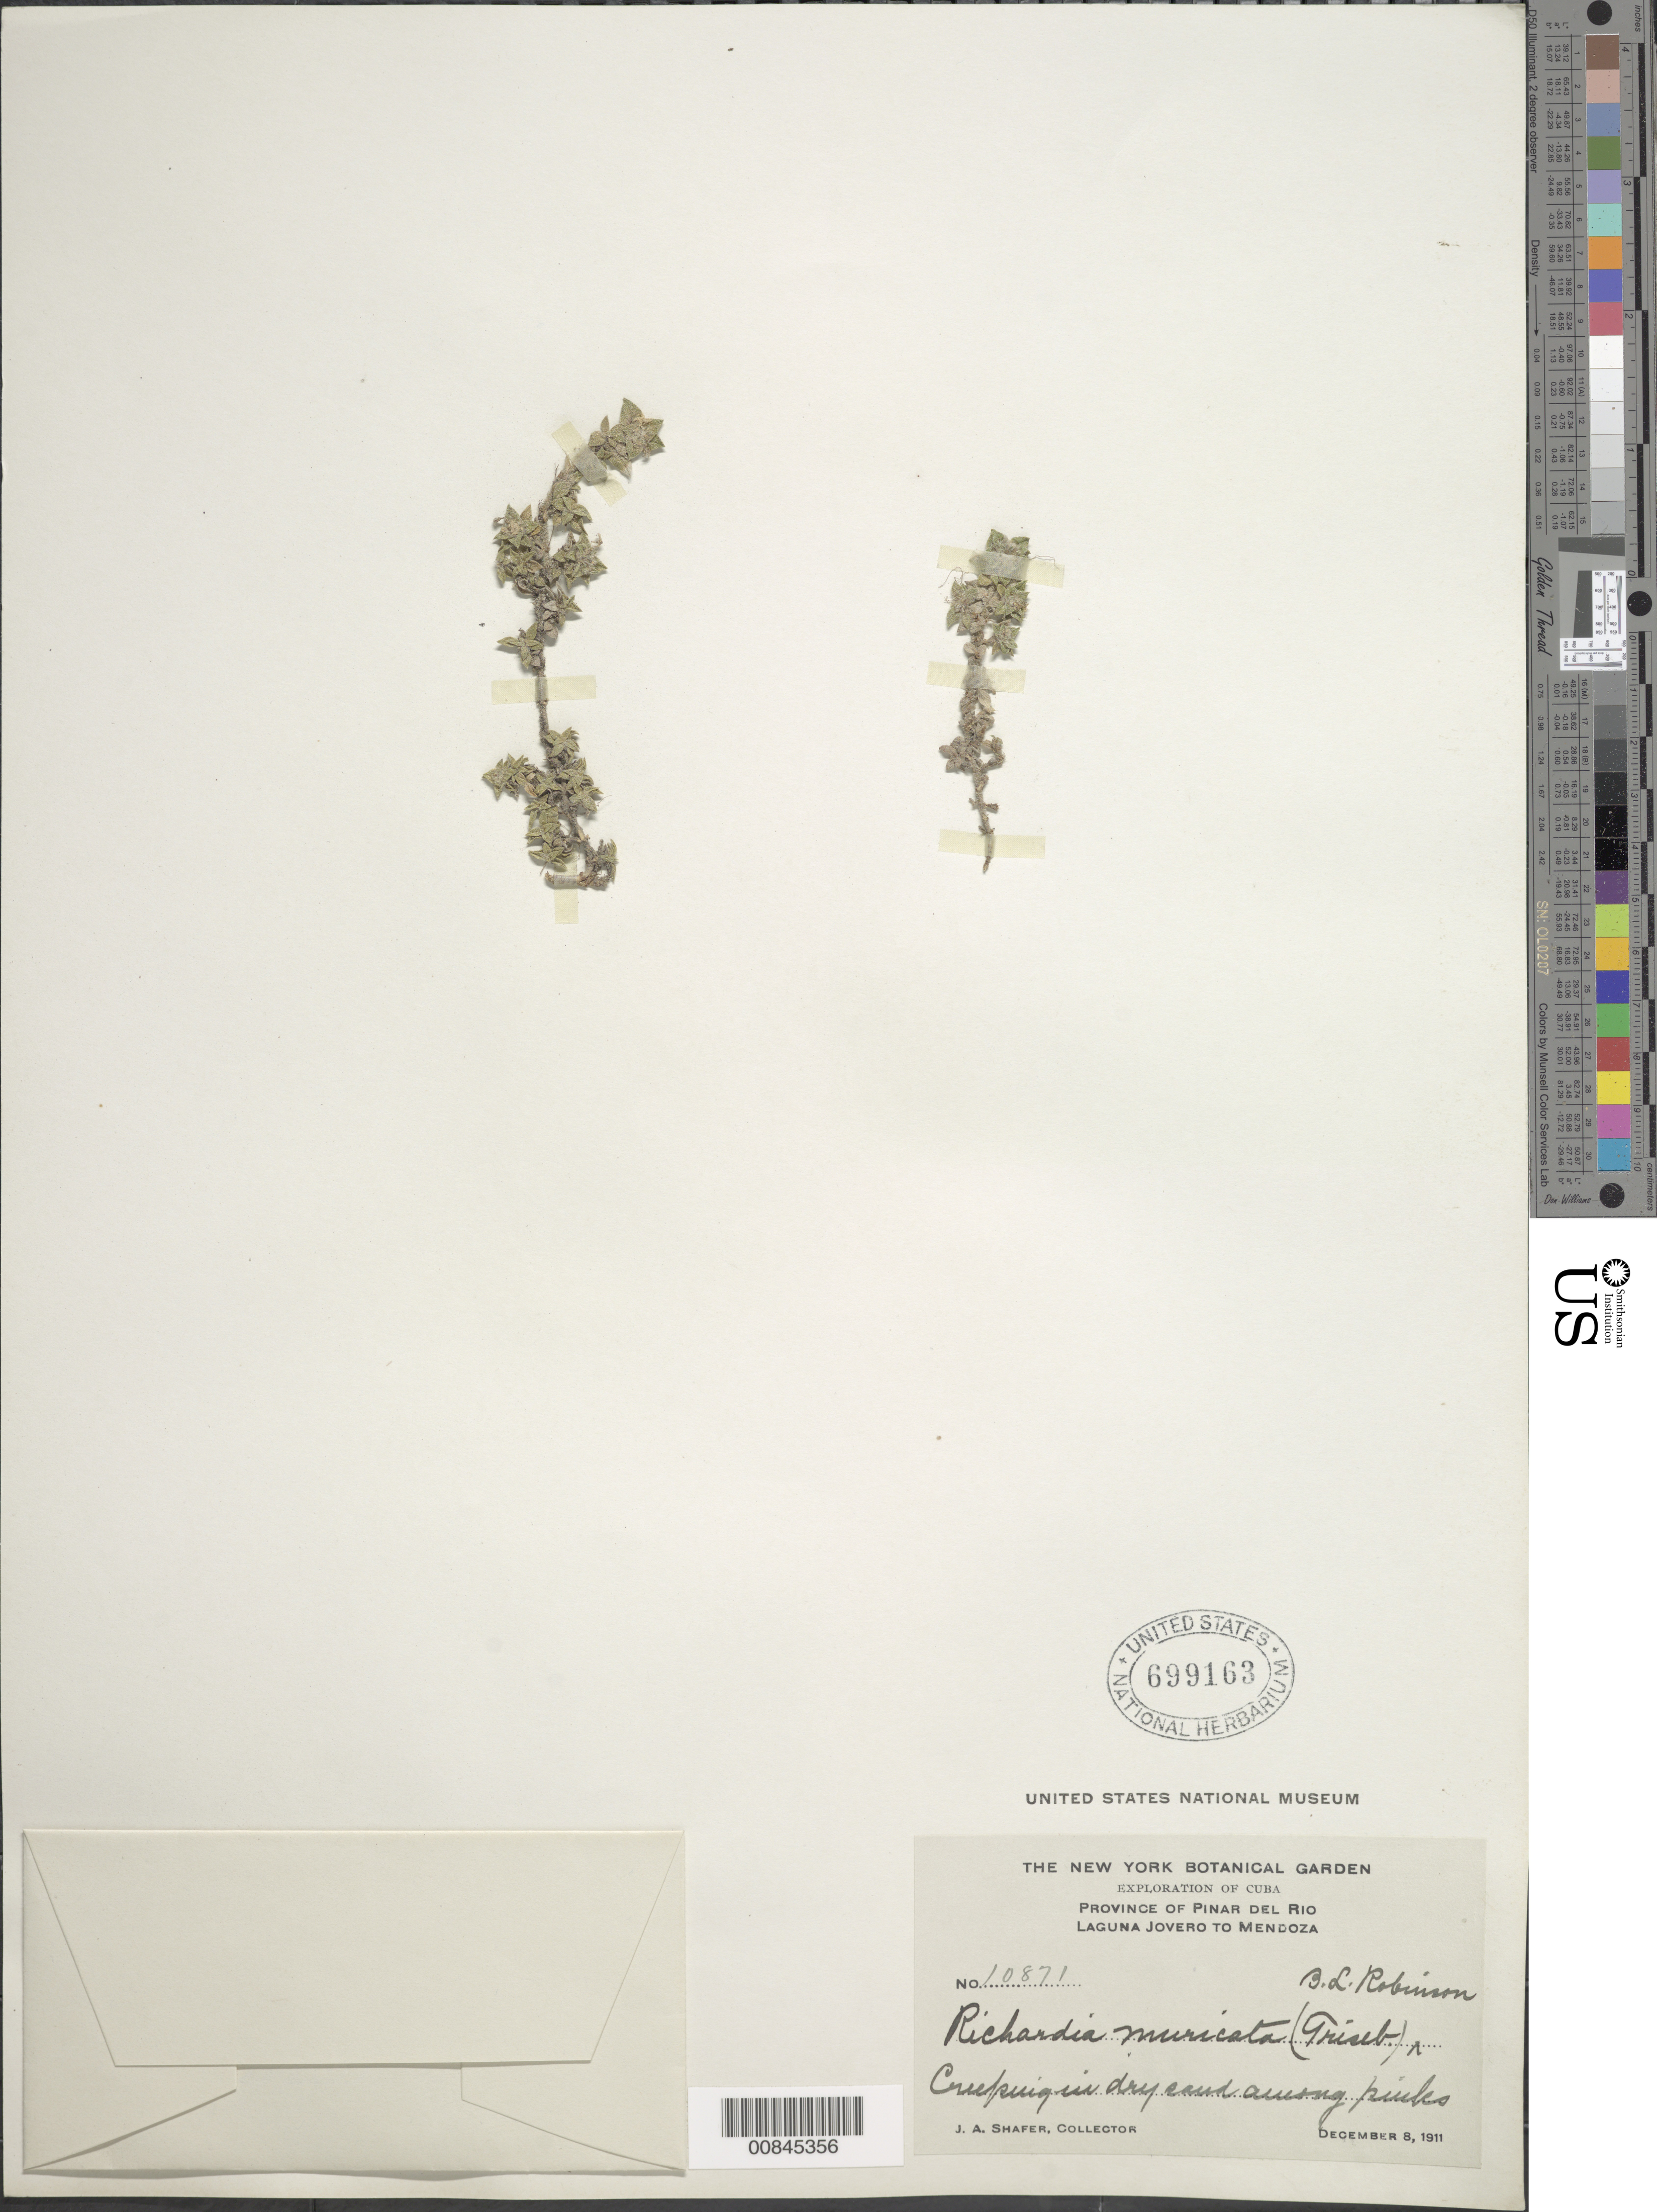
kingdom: Plantae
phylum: Tracheophyta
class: Magnoliopsida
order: Gentianales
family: Rubiaceae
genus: Richardia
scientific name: Richardia muricata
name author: (Griseb.) B.L. Rob.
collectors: J. A. Shafer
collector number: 10871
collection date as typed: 08 Dec 1911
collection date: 1911-12-08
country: Cuba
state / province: Pinar del Río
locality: Laguna Jovero to Mendoza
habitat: In dry sand among pinks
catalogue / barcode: US 699163